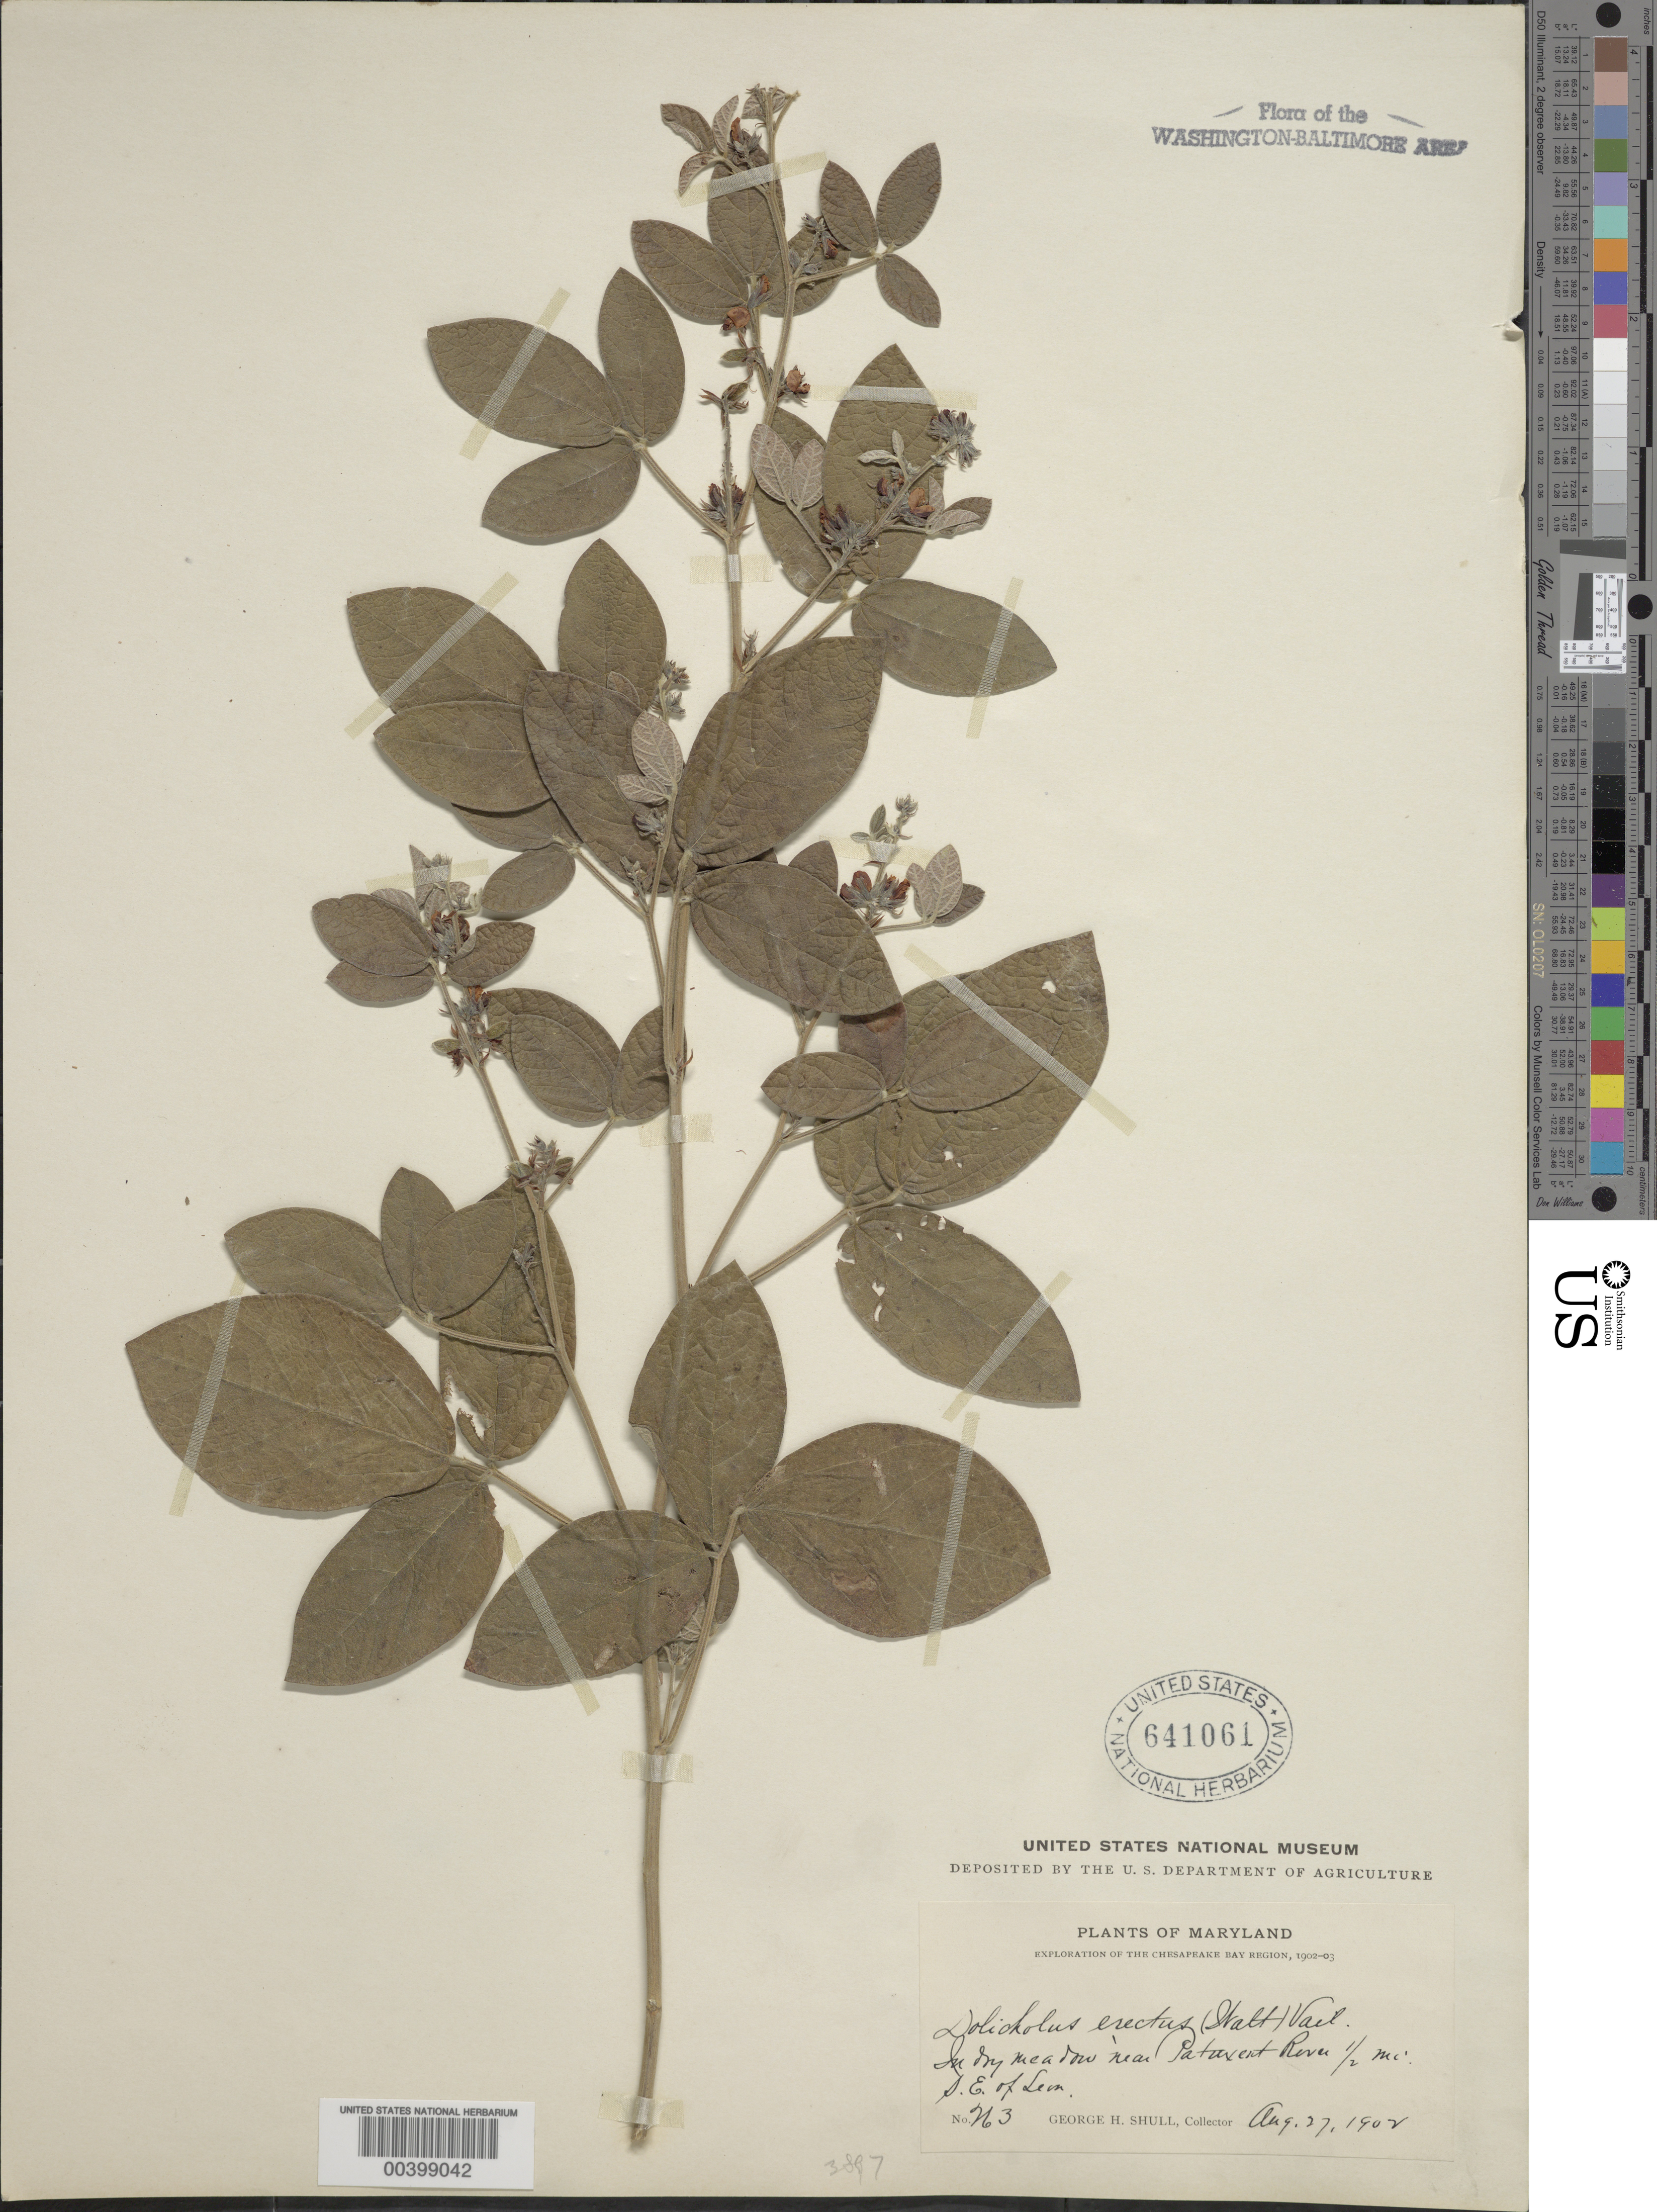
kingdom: Plantae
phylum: Tracheophyta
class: Magnoliopsida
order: Fabales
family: Fabaceae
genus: Rhynchosia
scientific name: Rhynchosia tomentosa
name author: (L.) Hook. & Arn.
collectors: G. H. Shull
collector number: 263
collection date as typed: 27 Aug 1902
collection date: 1902-08-27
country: United States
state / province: Maryland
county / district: Anne Arundel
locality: Near Patuxent River, southeast of Leon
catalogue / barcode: US 641061